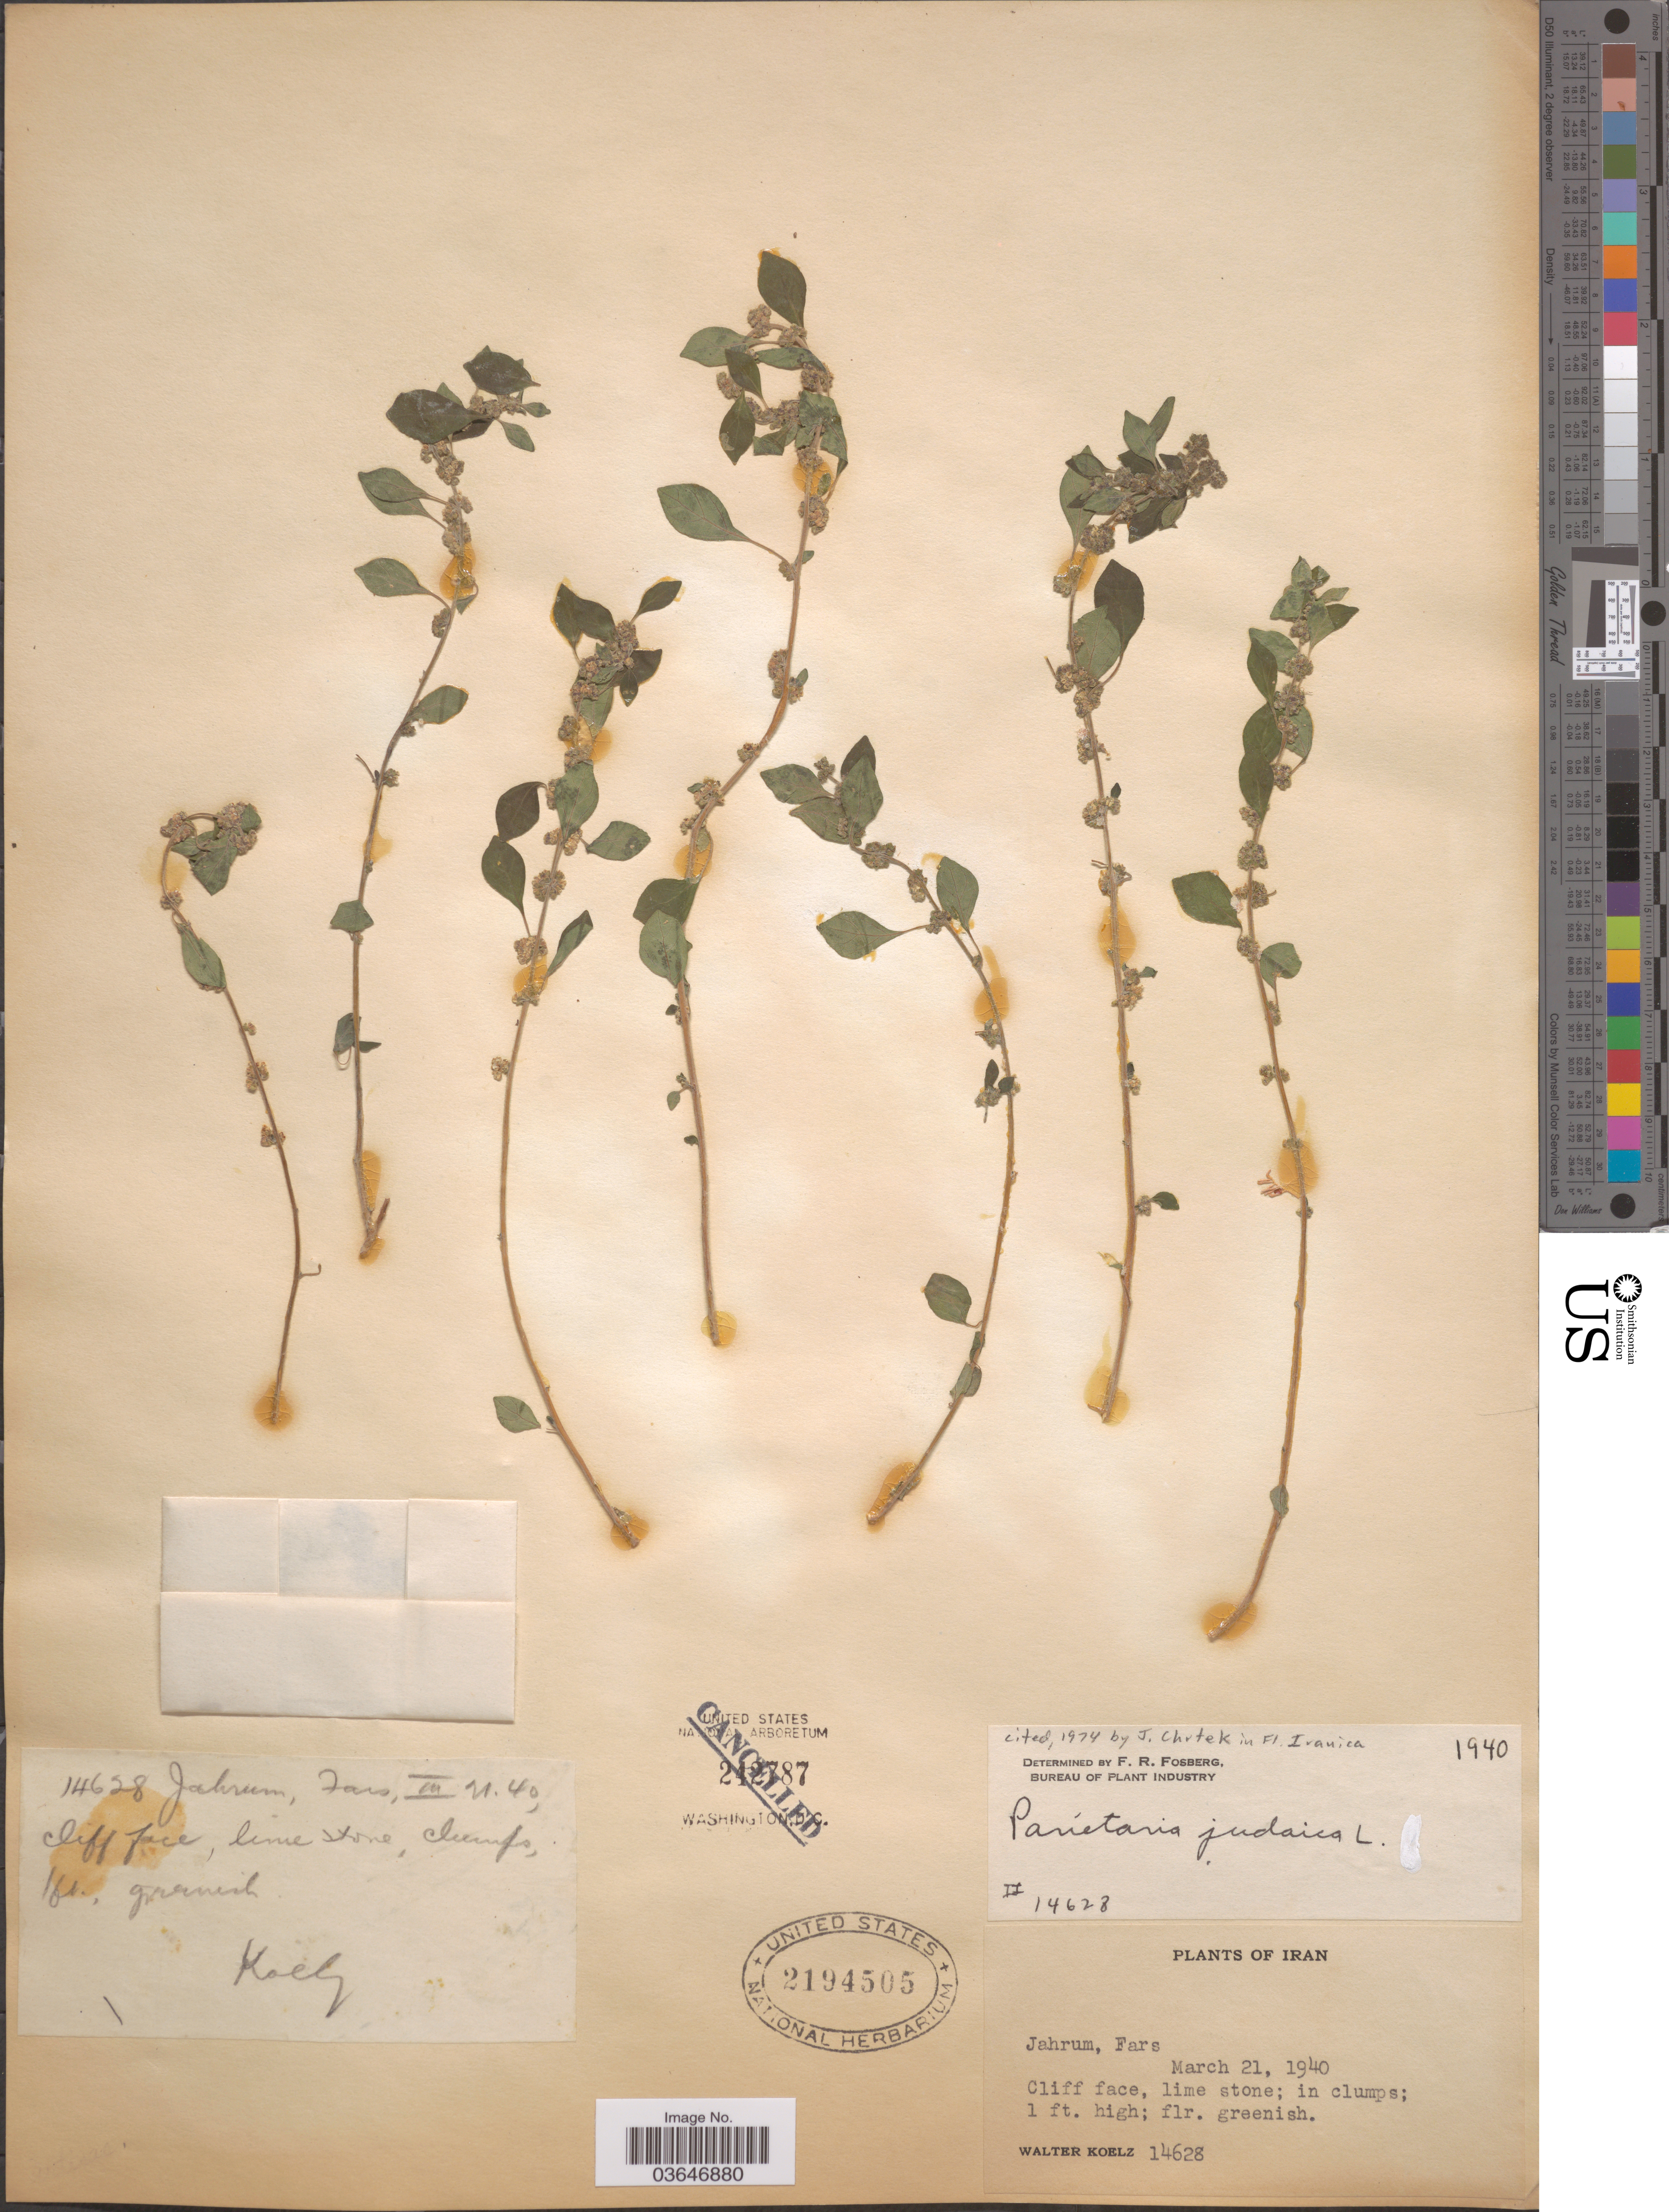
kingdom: Plantae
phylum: Tracheophyta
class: Magnoliopsida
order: Rosales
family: Urticaceae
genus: Parietaria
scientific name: Parietaria judaica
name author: L.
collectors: W. N. Koelz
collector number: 14628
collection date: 1940-03-21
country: Iran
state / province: Fars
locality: Jahrum.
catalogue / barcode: US 2194505